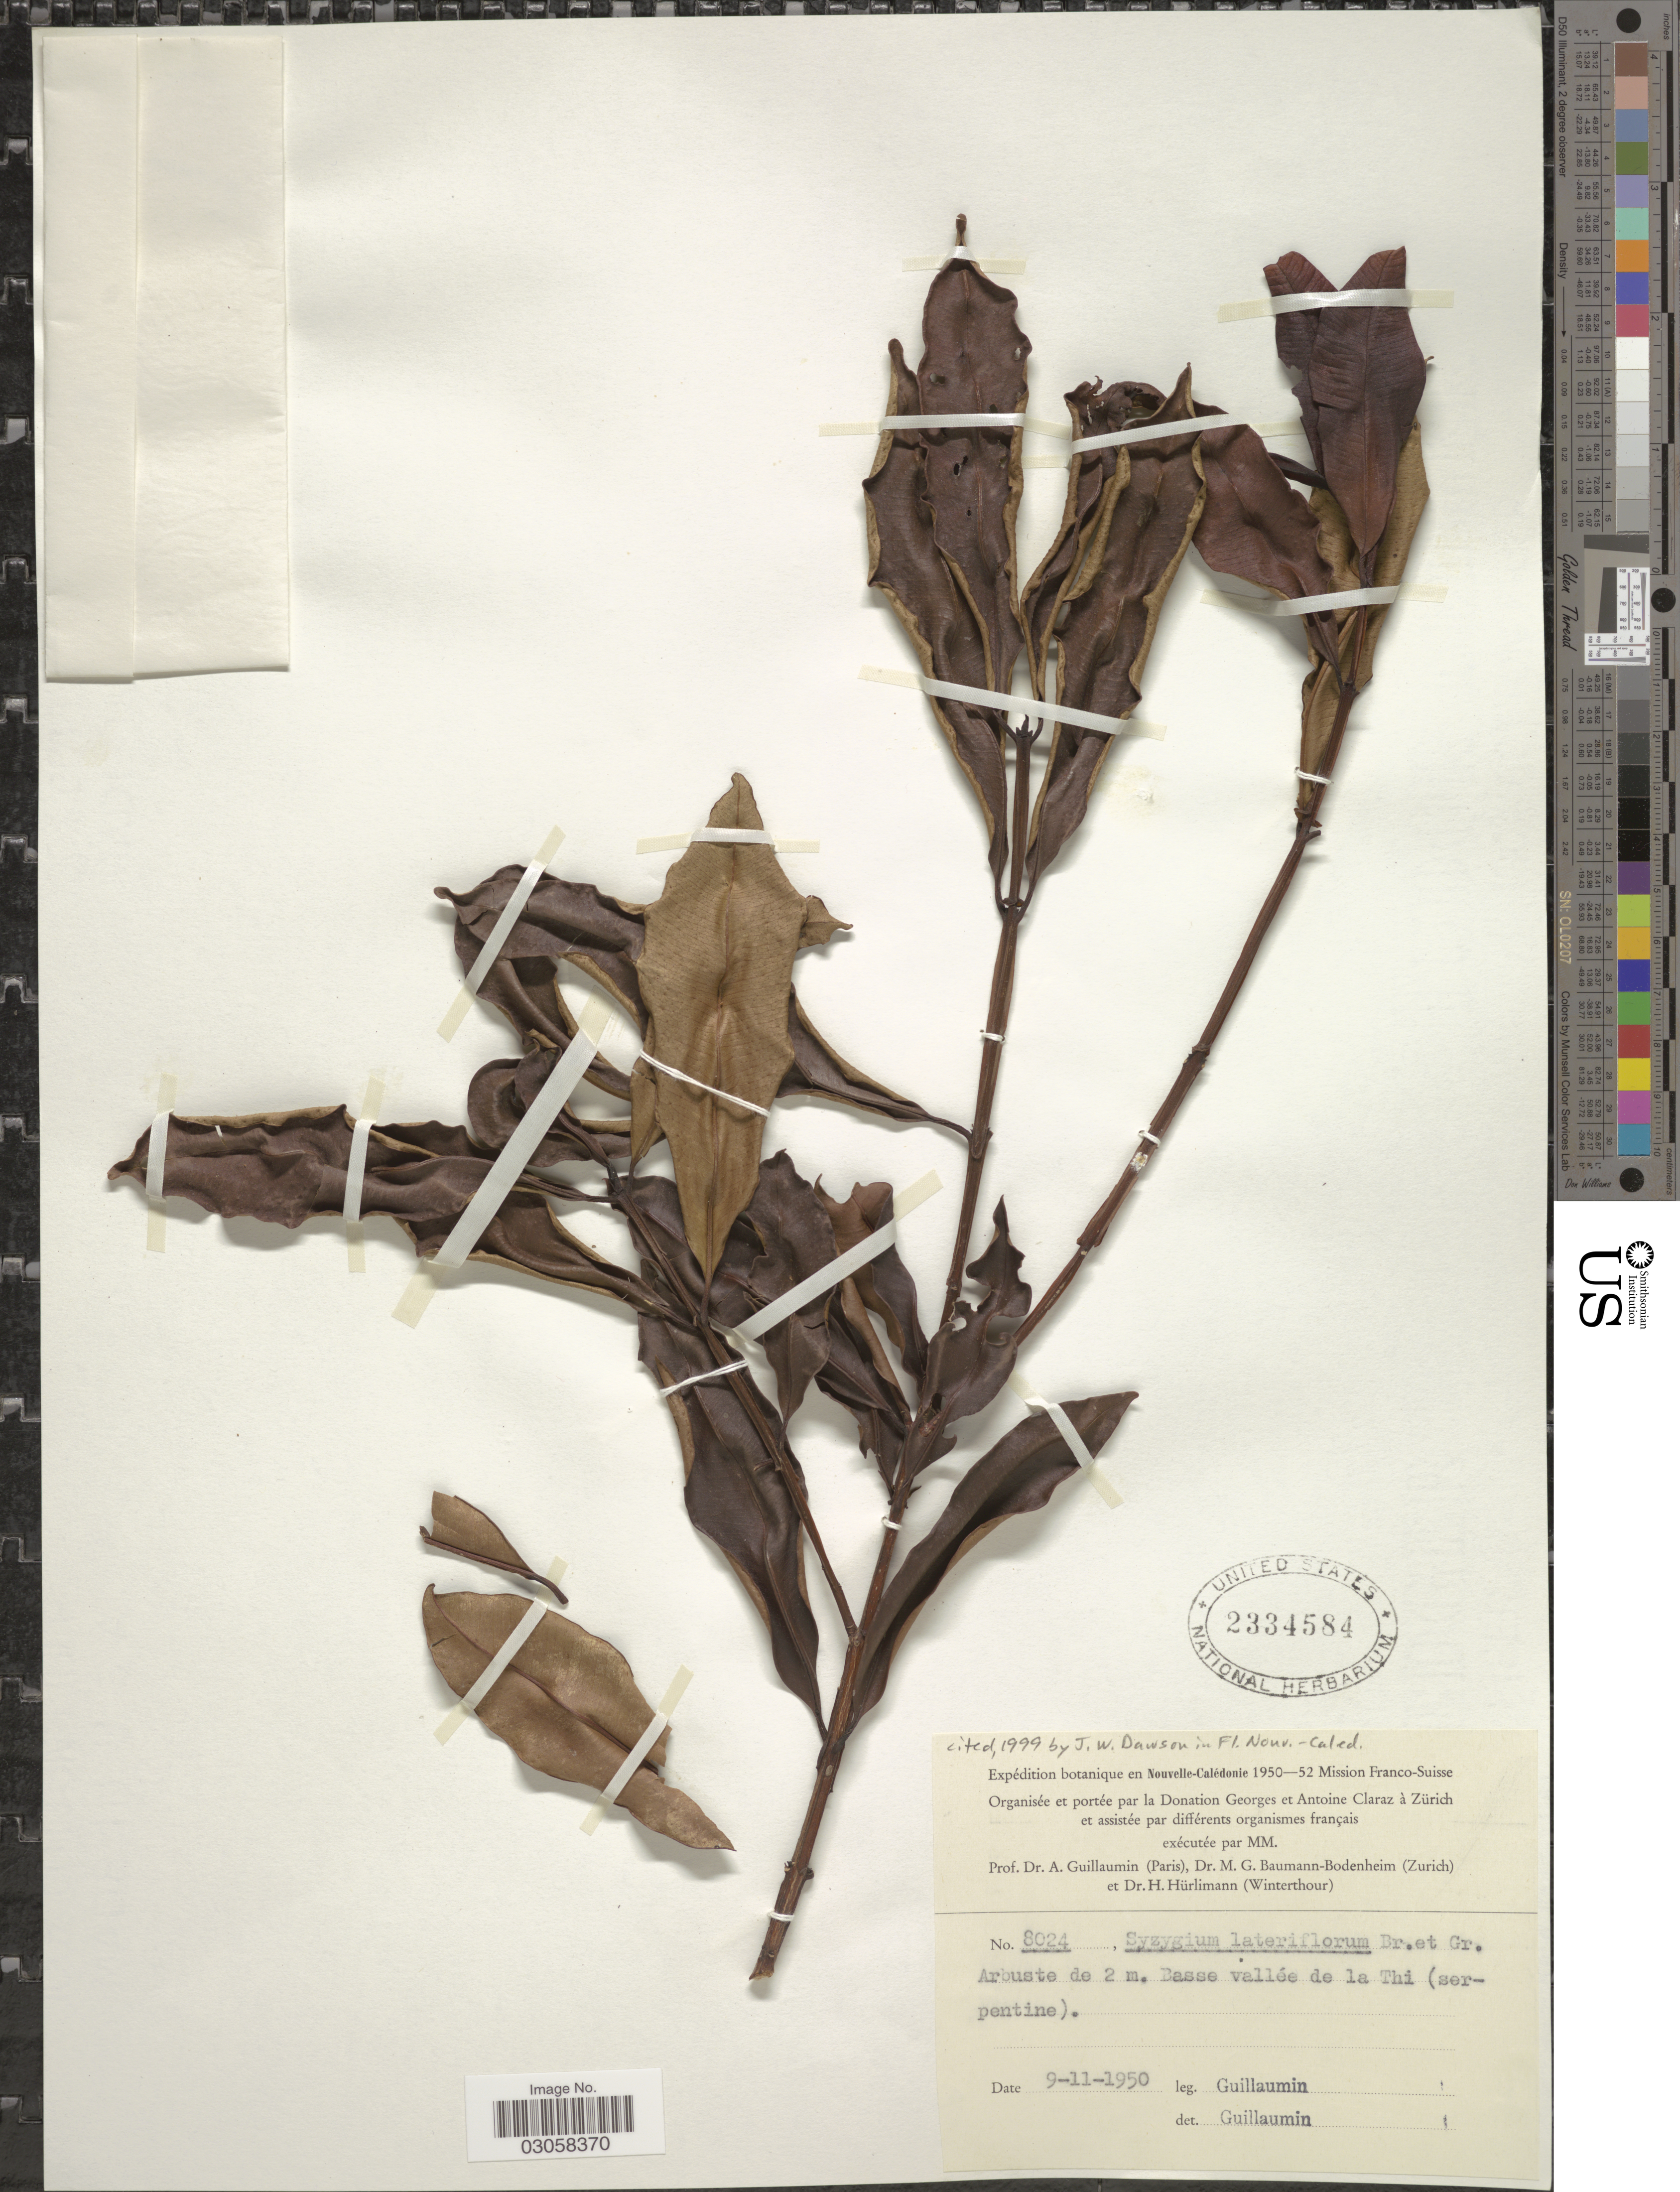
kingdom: Plantae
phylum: Tracheophyta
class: Magnoliopsida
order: Myrtales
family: Myrtaceae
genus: Syzygium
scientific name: Syzygium lateriflorum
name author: Brongn. & Gris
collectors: A. Guillaumin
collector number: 8024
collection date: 1950-11-09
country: New Caledonia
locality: Nouvelle-Calédonie. Basse vallée de la Thi (serpentine).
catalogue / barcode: US 2334584